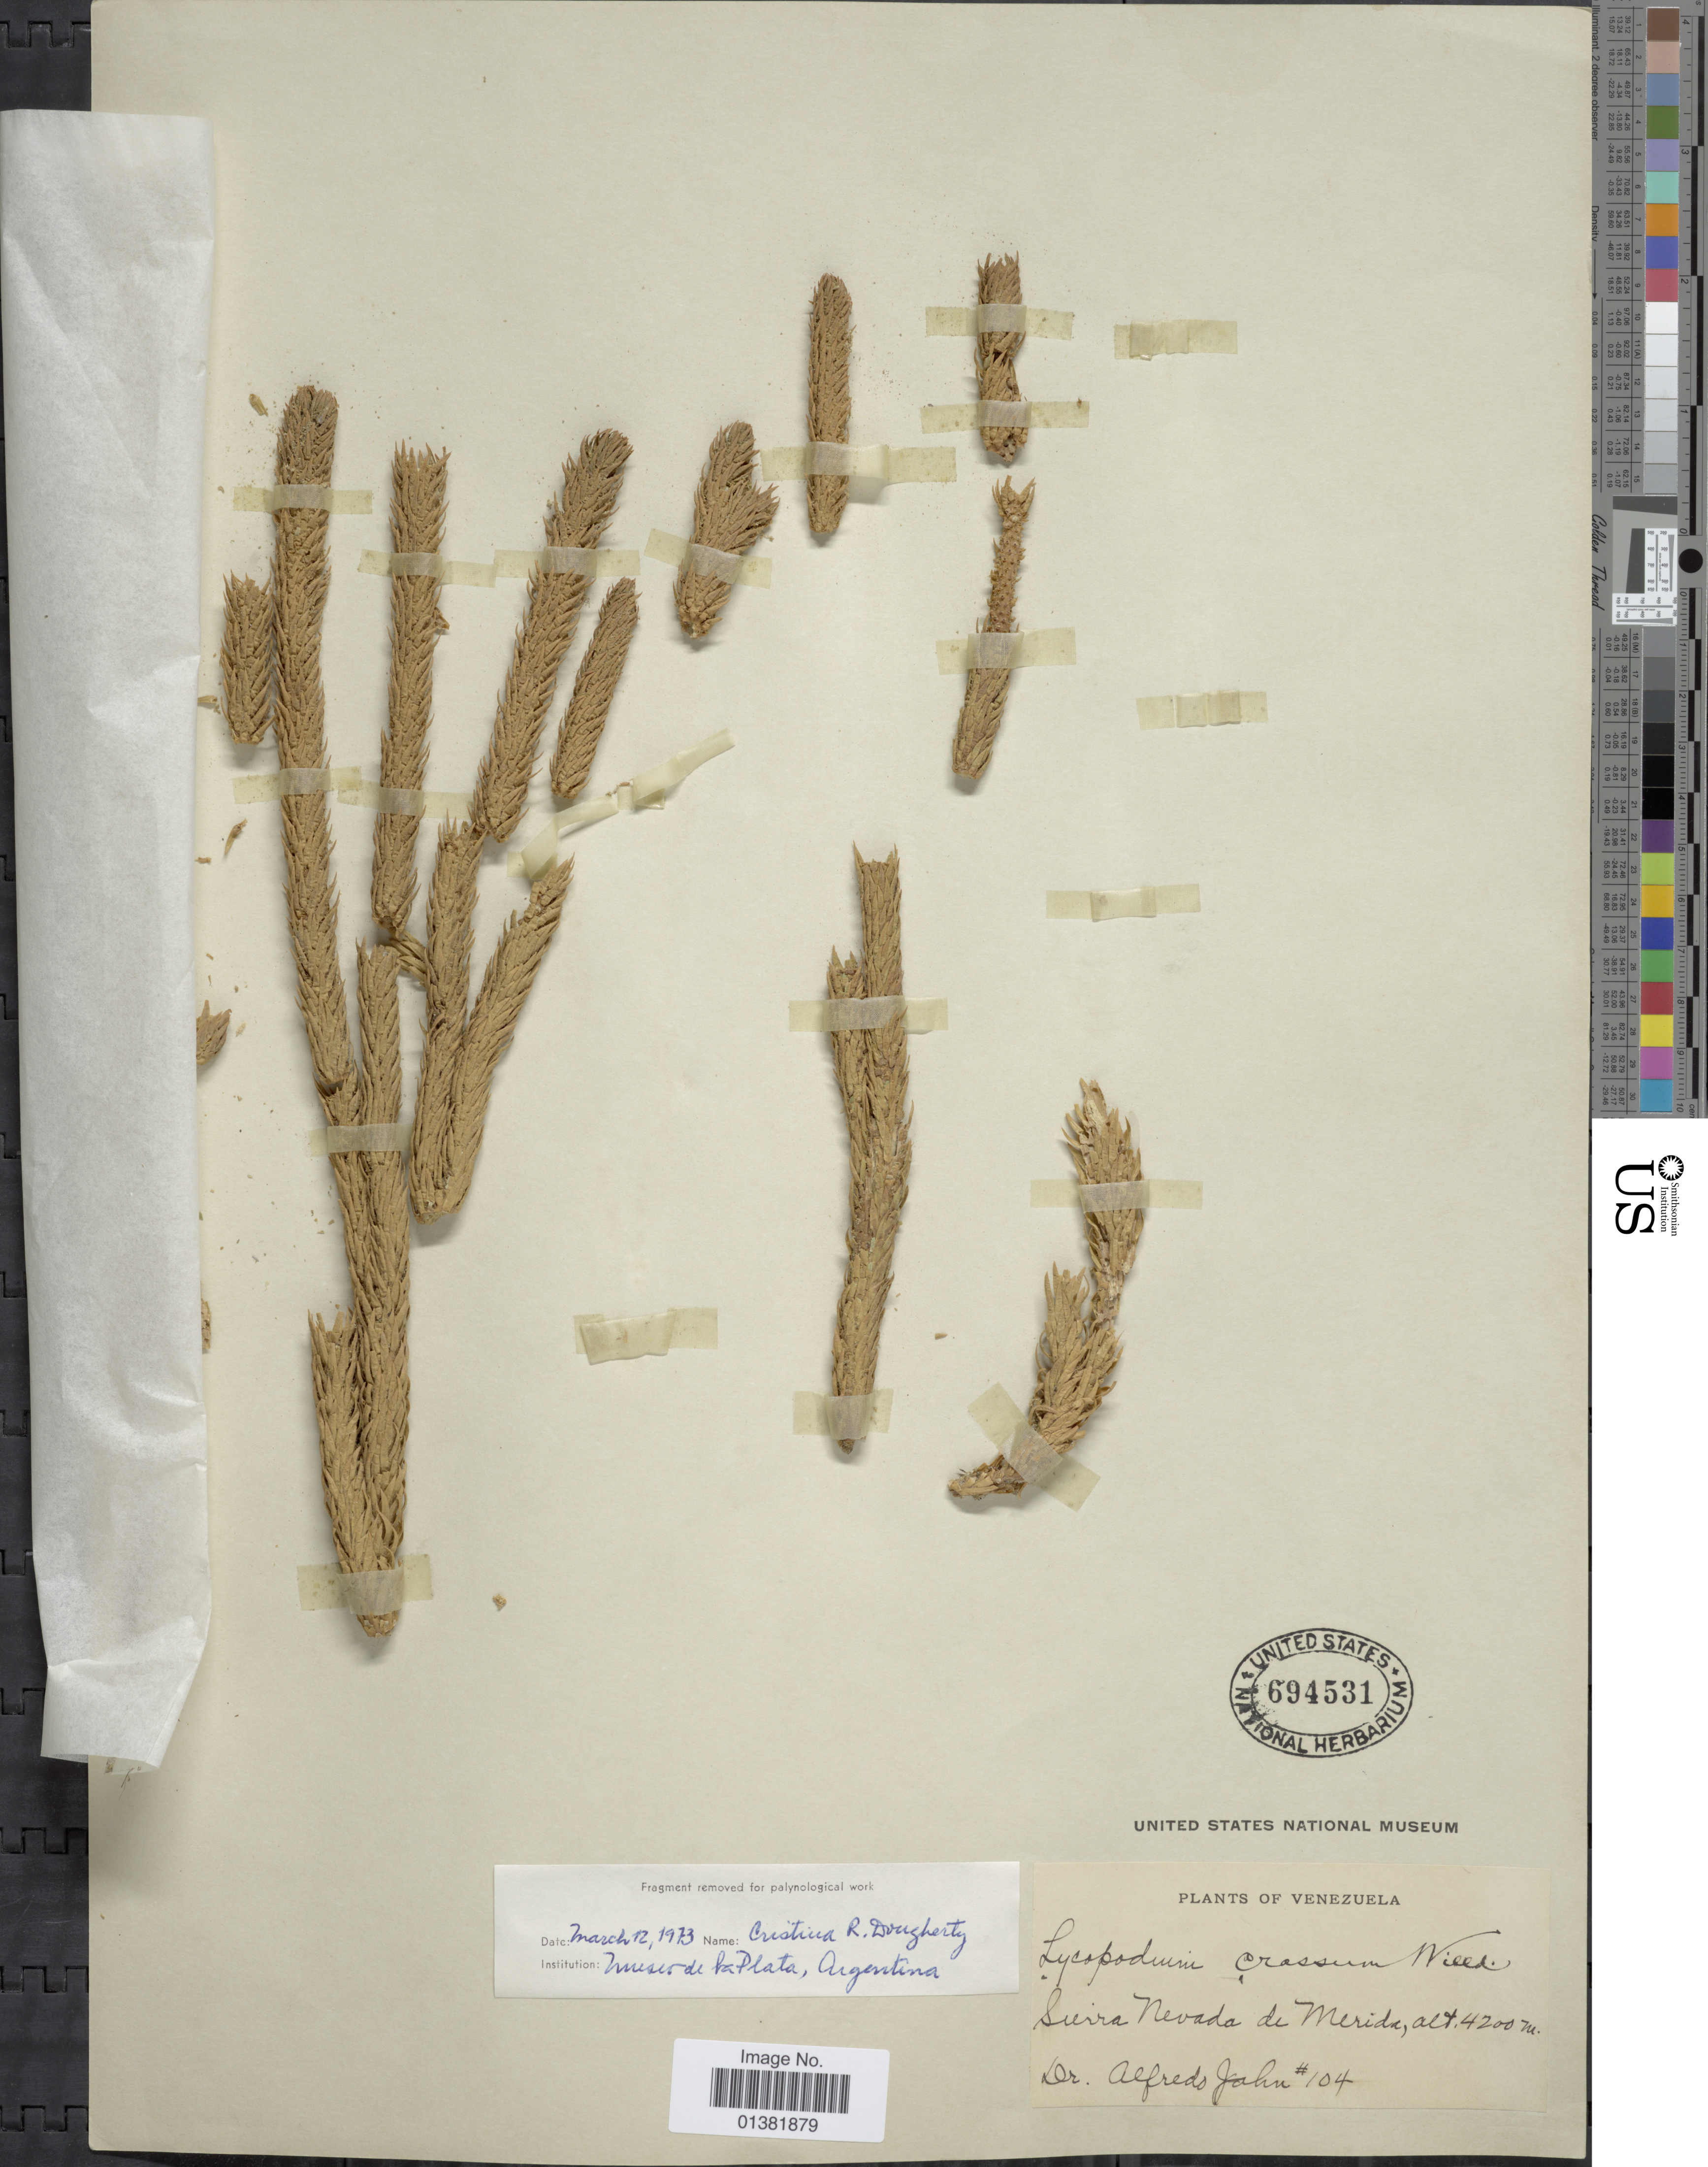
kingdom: Plantae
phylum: Tracheophyta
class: Lycopodiopsida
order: Lycopodiales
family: Lycopodiaceae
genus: Phlegmariurus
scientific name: Phlegmariurus crassus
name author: (Humb. & Bonpl. ex Willd.) B. Øllg.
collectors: A. Jahn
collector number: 104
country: Venezuela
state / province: Mérida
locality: Sierra Nevada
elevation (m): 4200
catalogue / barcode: US 694531